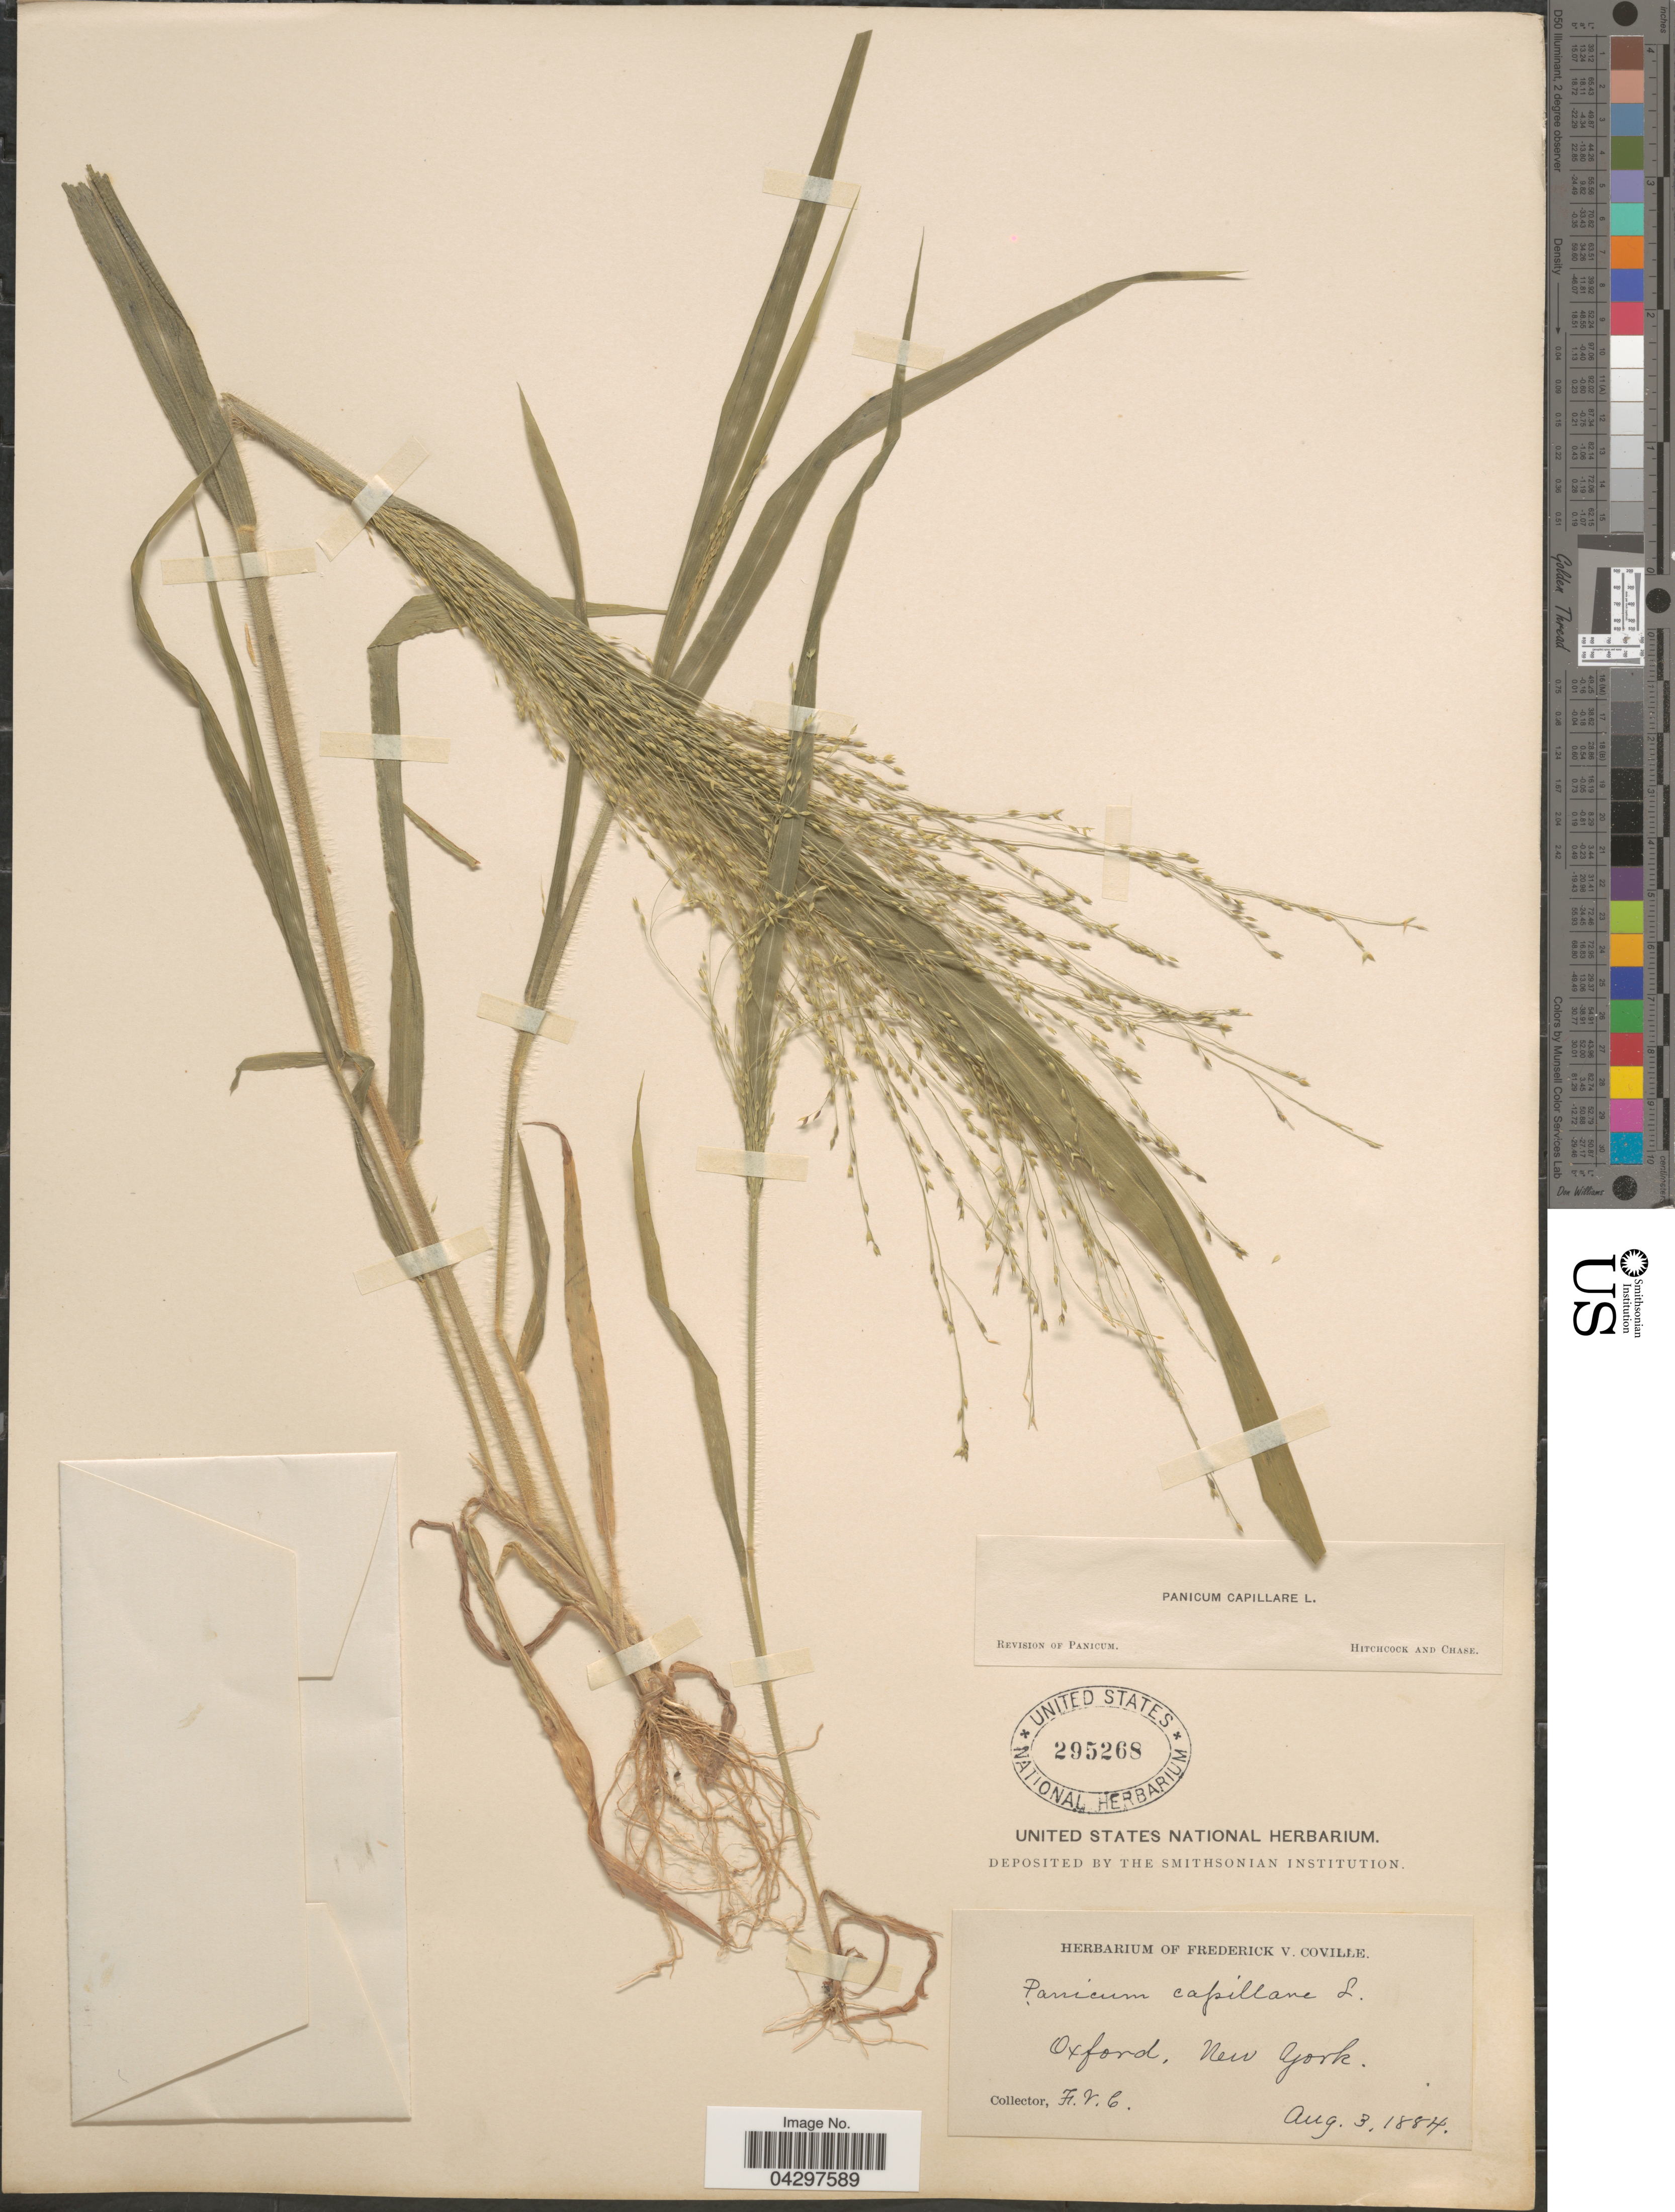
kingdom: Plantae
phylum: Tracheophyta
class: Liliopsida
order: Poales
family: Poaceae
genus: Panicum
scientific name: Panicum capillare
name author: L.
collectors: F. V. Coville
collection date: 1884-08-03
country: United States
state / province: New York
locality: Oxford.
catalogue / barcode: US 295268